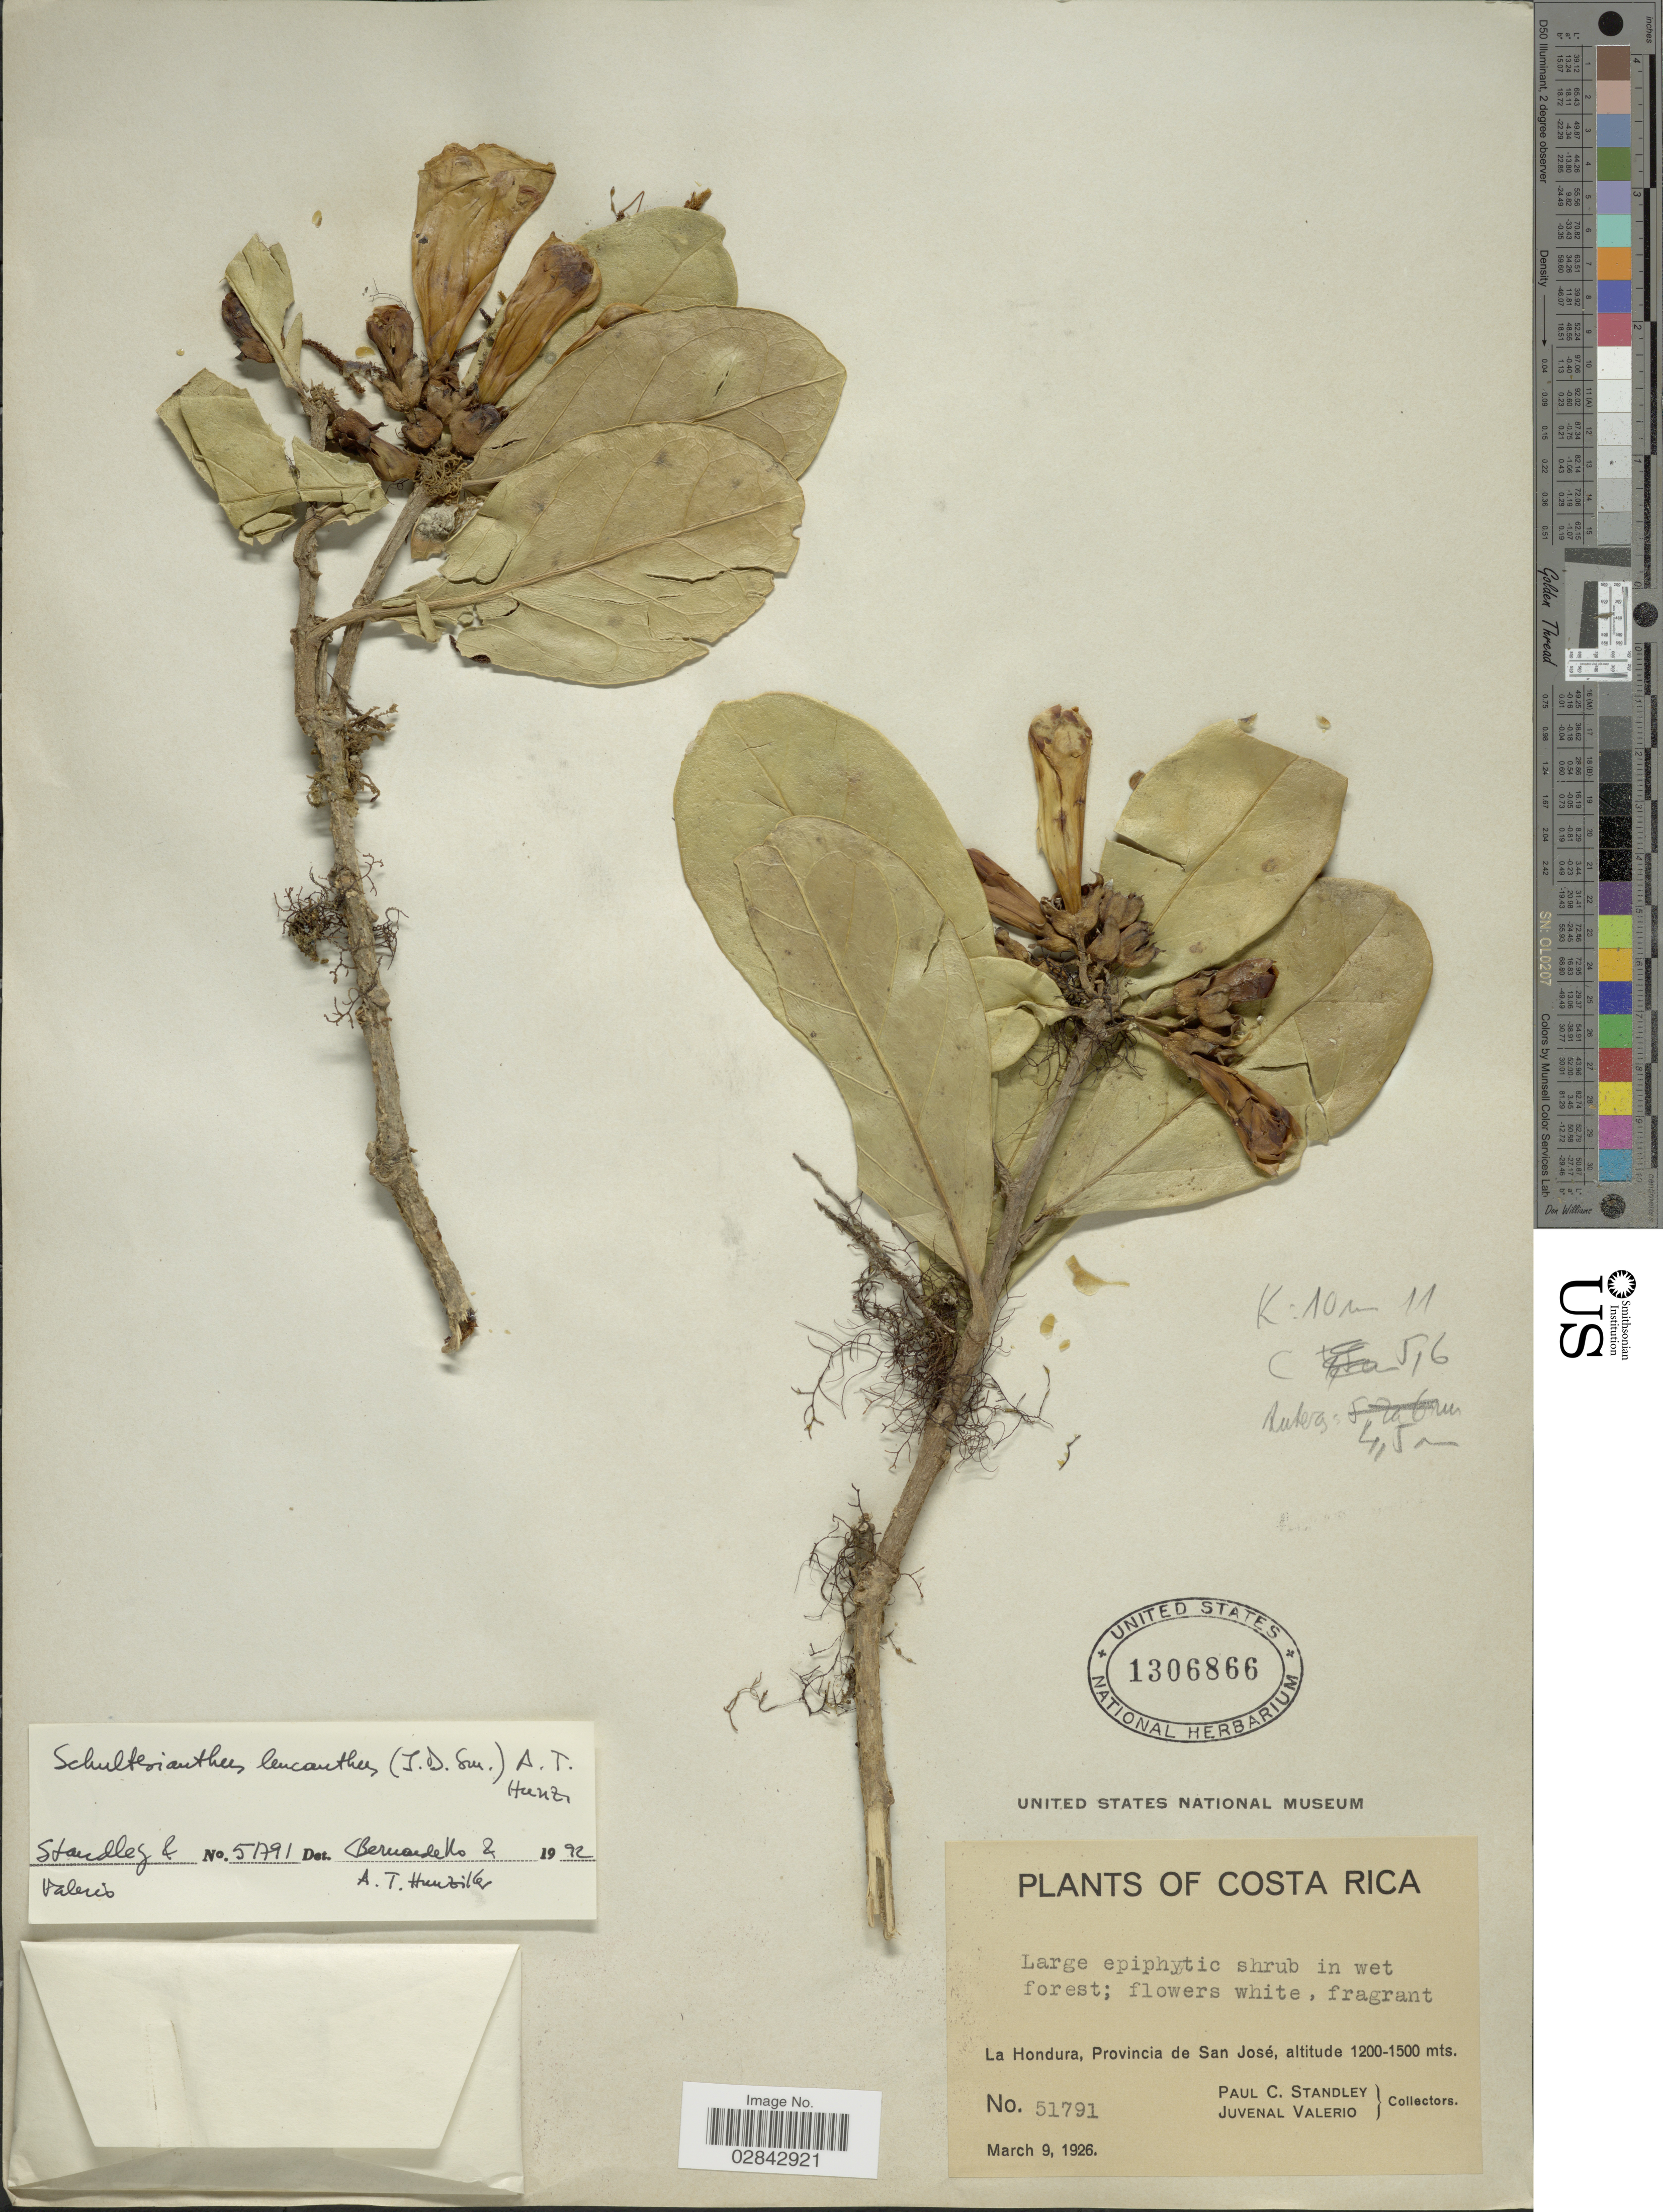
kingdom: Plantae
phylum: Tracheophyta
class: Magnoliopsida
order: Solanales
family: Solanaceae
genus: Schultesianthus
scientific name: Schultesianthus leucanthus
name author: (Donn. Sm.) Hunz.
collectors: P. C. Standley & J. Valerio R.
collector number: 51791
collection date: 1926-03-09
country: Costa Rica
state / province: San José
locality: La Hondura.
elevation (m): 1200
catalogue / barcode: US 1306866